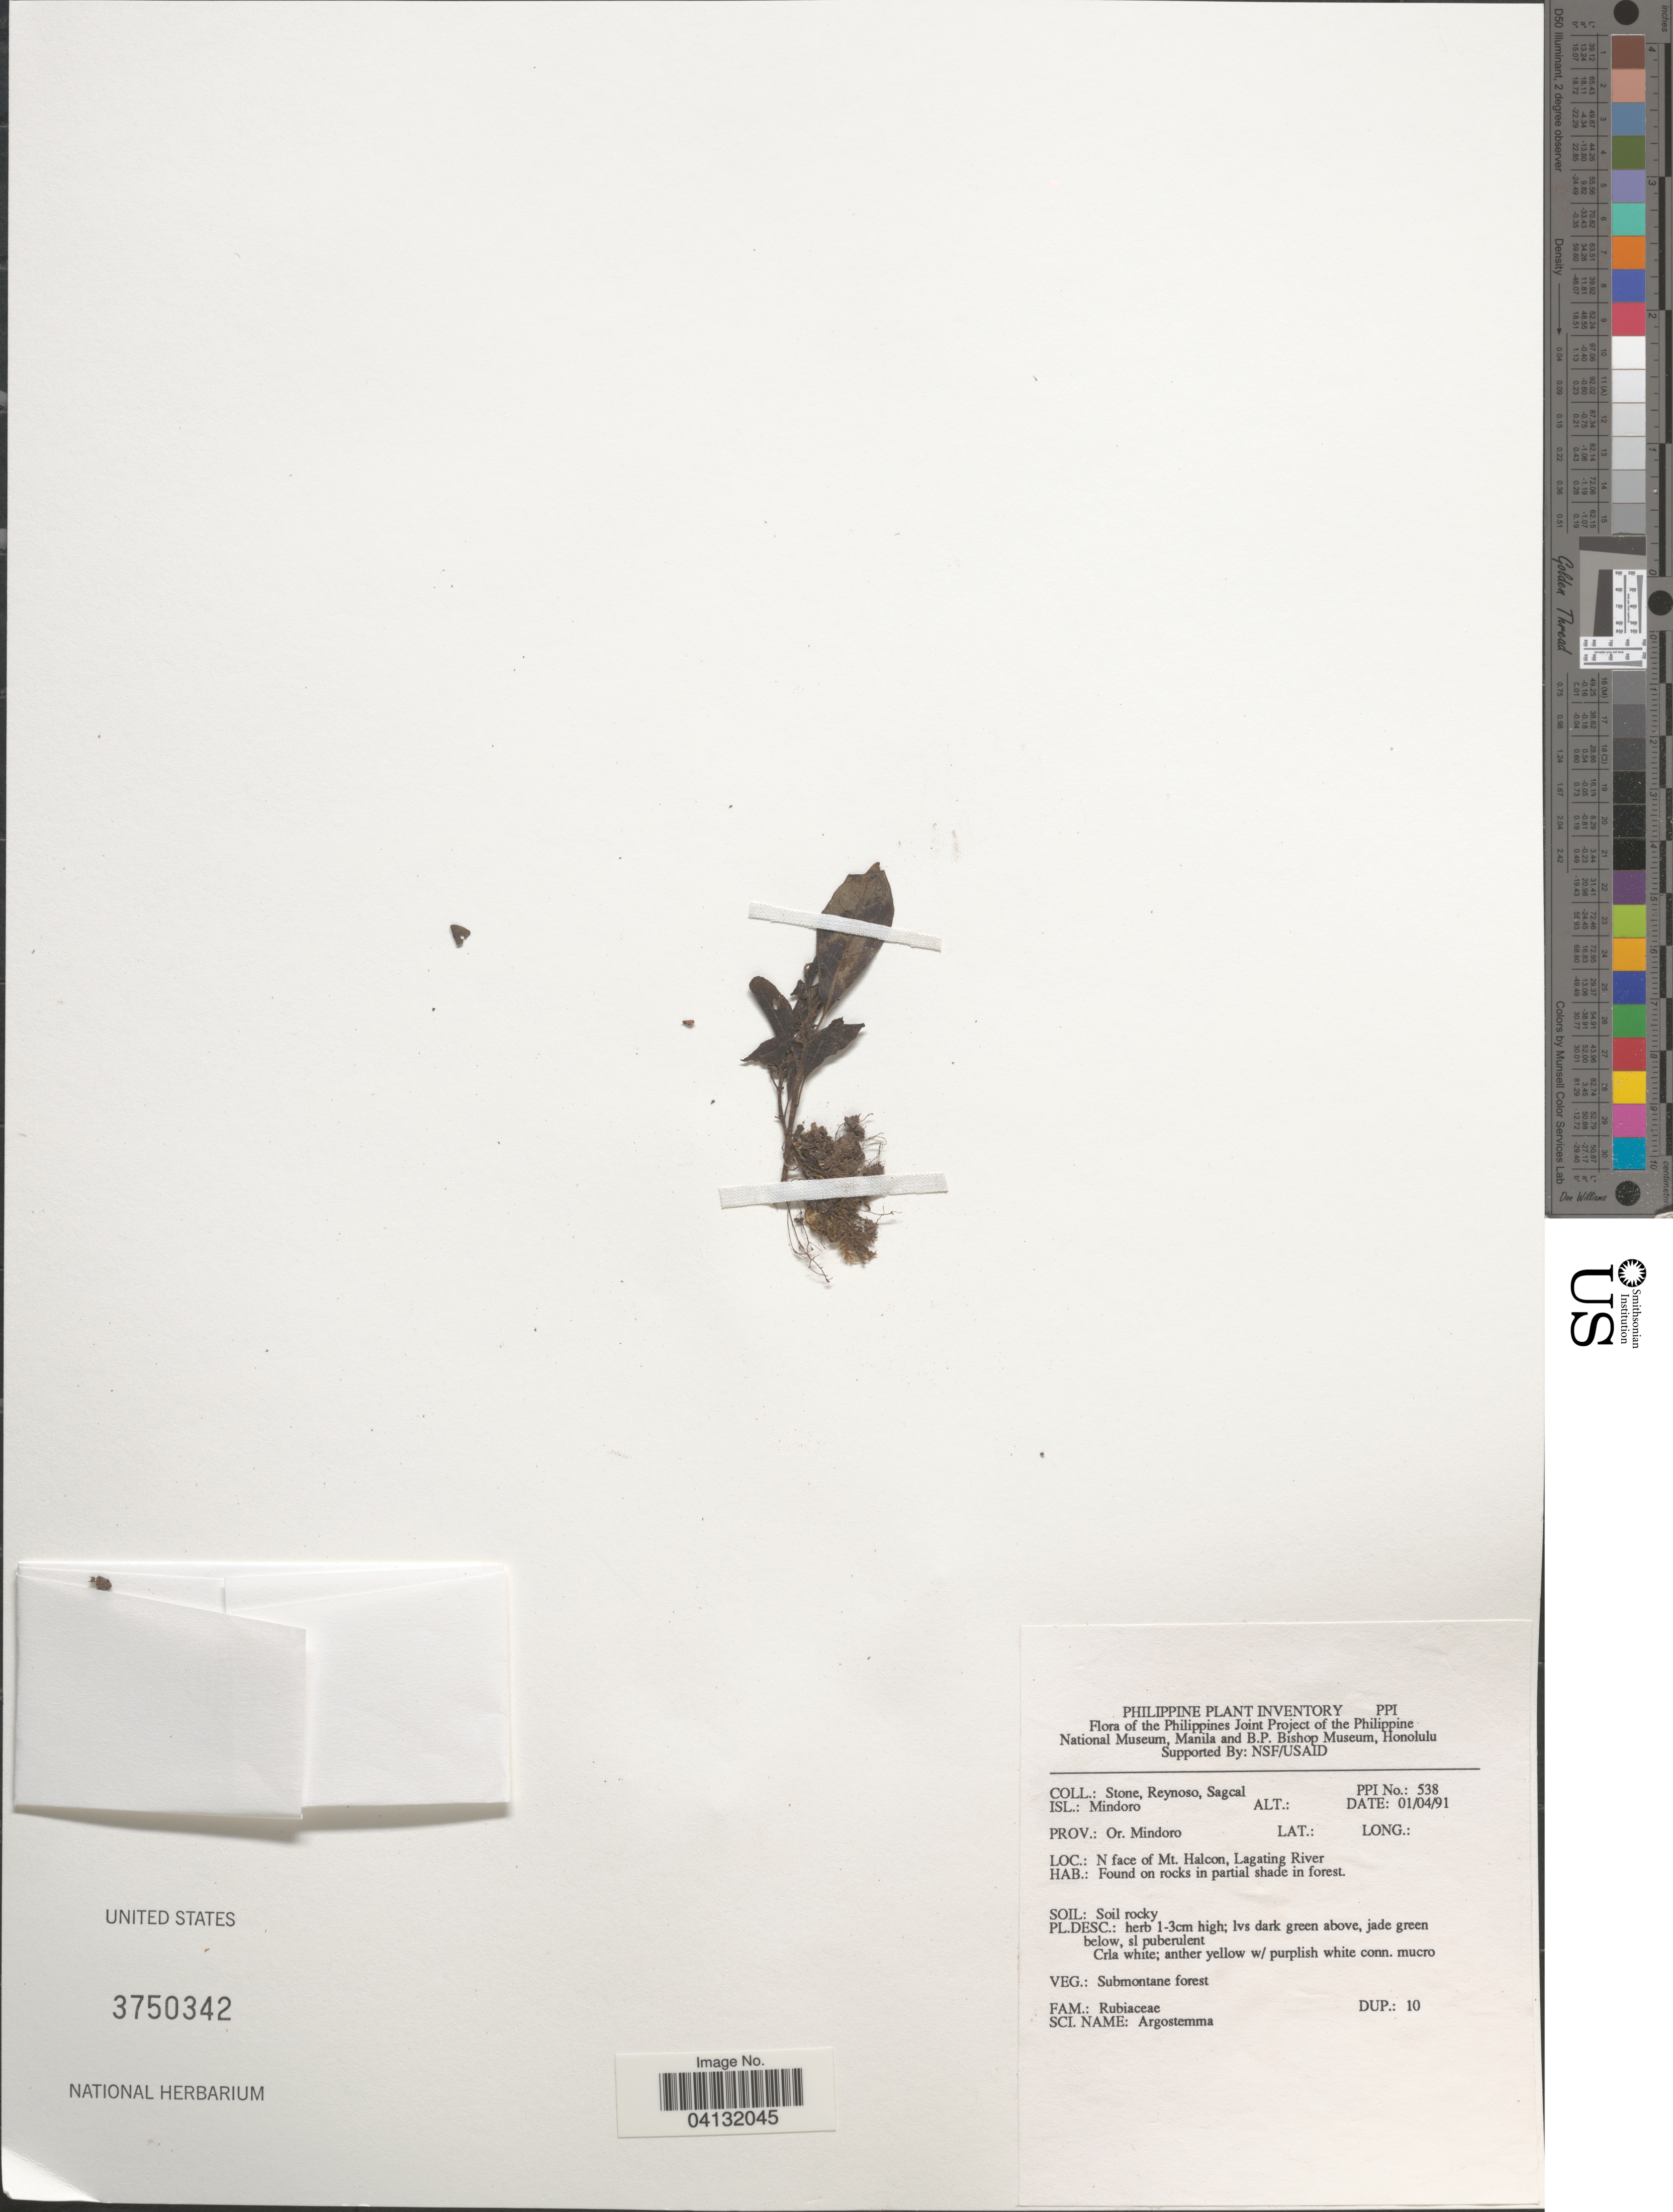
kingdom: Plantae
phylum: Tracheophyta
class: Magnoliopsida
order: Gentianales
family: Rubiaceae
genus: Argostemma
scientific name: Argostemma sp.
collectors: -. Stone, E. Reynoso & E. Sagcal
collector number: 538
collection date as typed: Transcribed d/m/y: 1/4/91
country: Philippines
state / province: Mimaropa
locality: Isl.: Mindoro. Prov.: Or. Mindoro. N face of Mt. Halcon, Lagating River.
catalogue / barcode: US 3750342